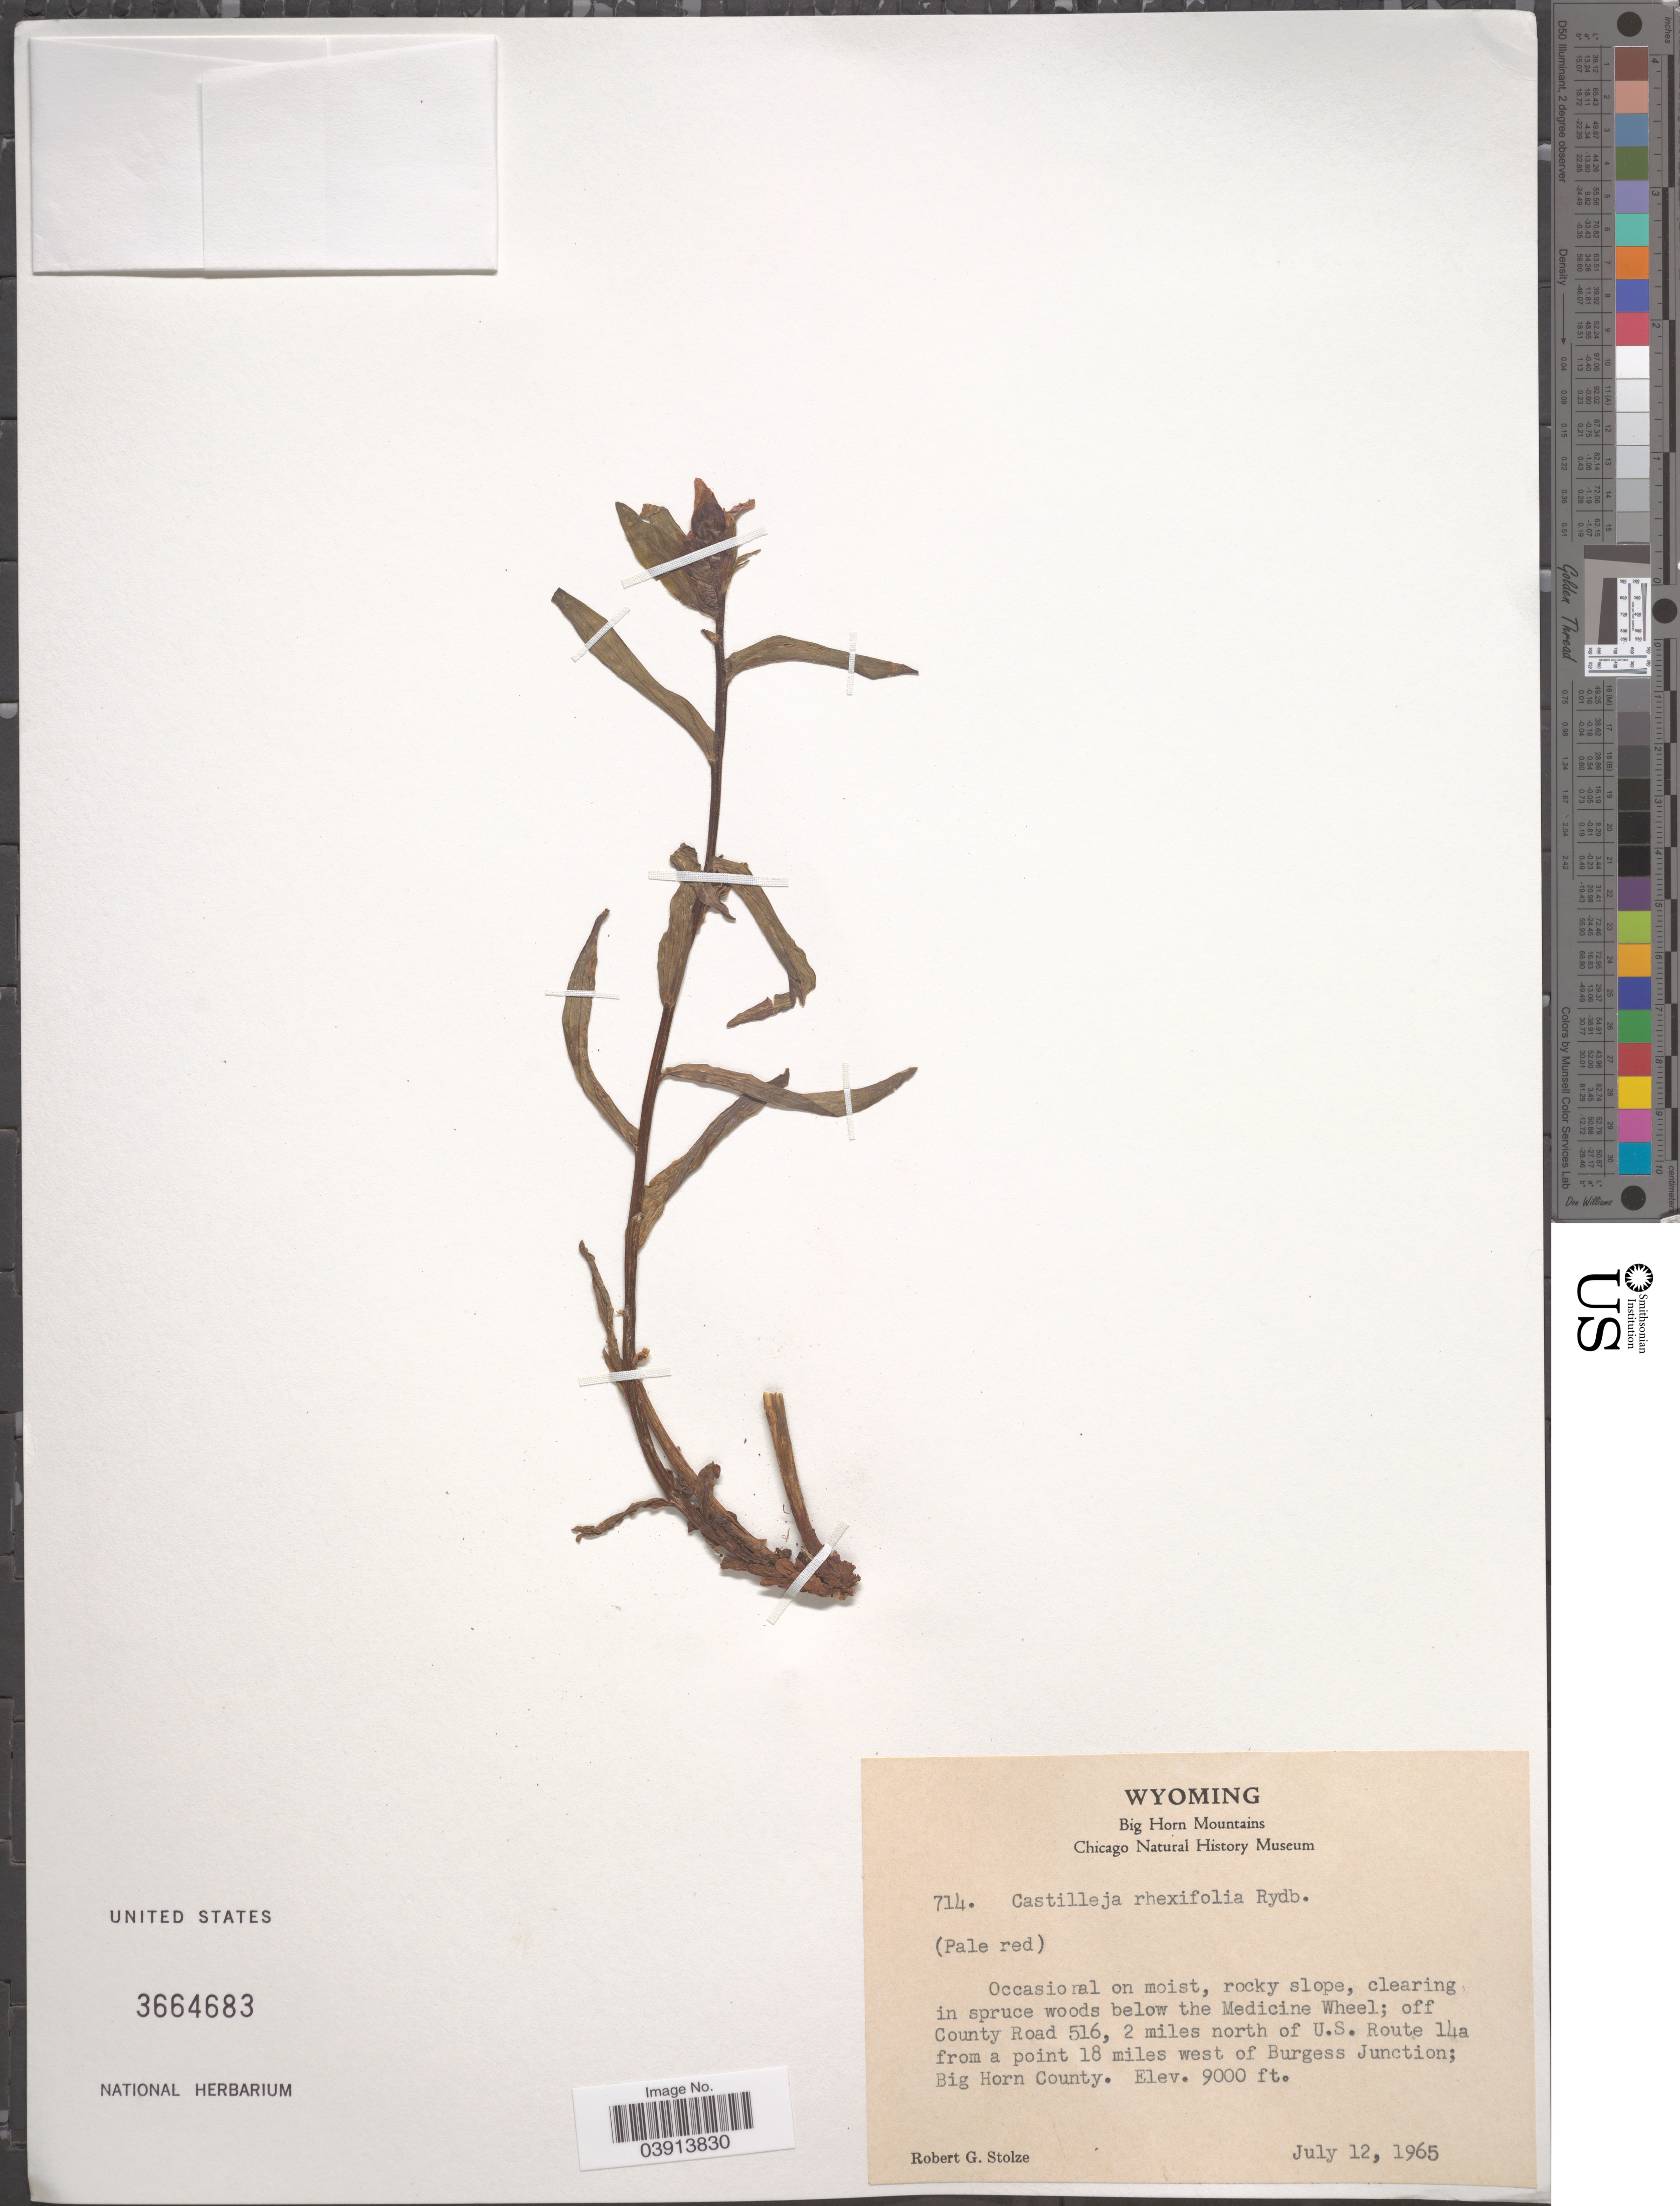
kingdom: Plantae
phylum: Tracheophyta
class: Magnoliopsida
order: Lamiales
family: Orobanchaceae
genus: Castilleja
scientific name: Castilleja rhexiifolia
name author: Rydb.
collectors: R. G. Stolze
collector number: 714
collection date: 1965-07-12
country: United States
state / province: Wyoming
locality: Big Horn Mountains. Below the Medicine Wheel; off County Road 516, 2 miles north of U.S. Route 14a from a point 18 miles west of Burgess Junction; Big Horn County.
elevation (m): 2743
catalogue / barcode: US 3664683